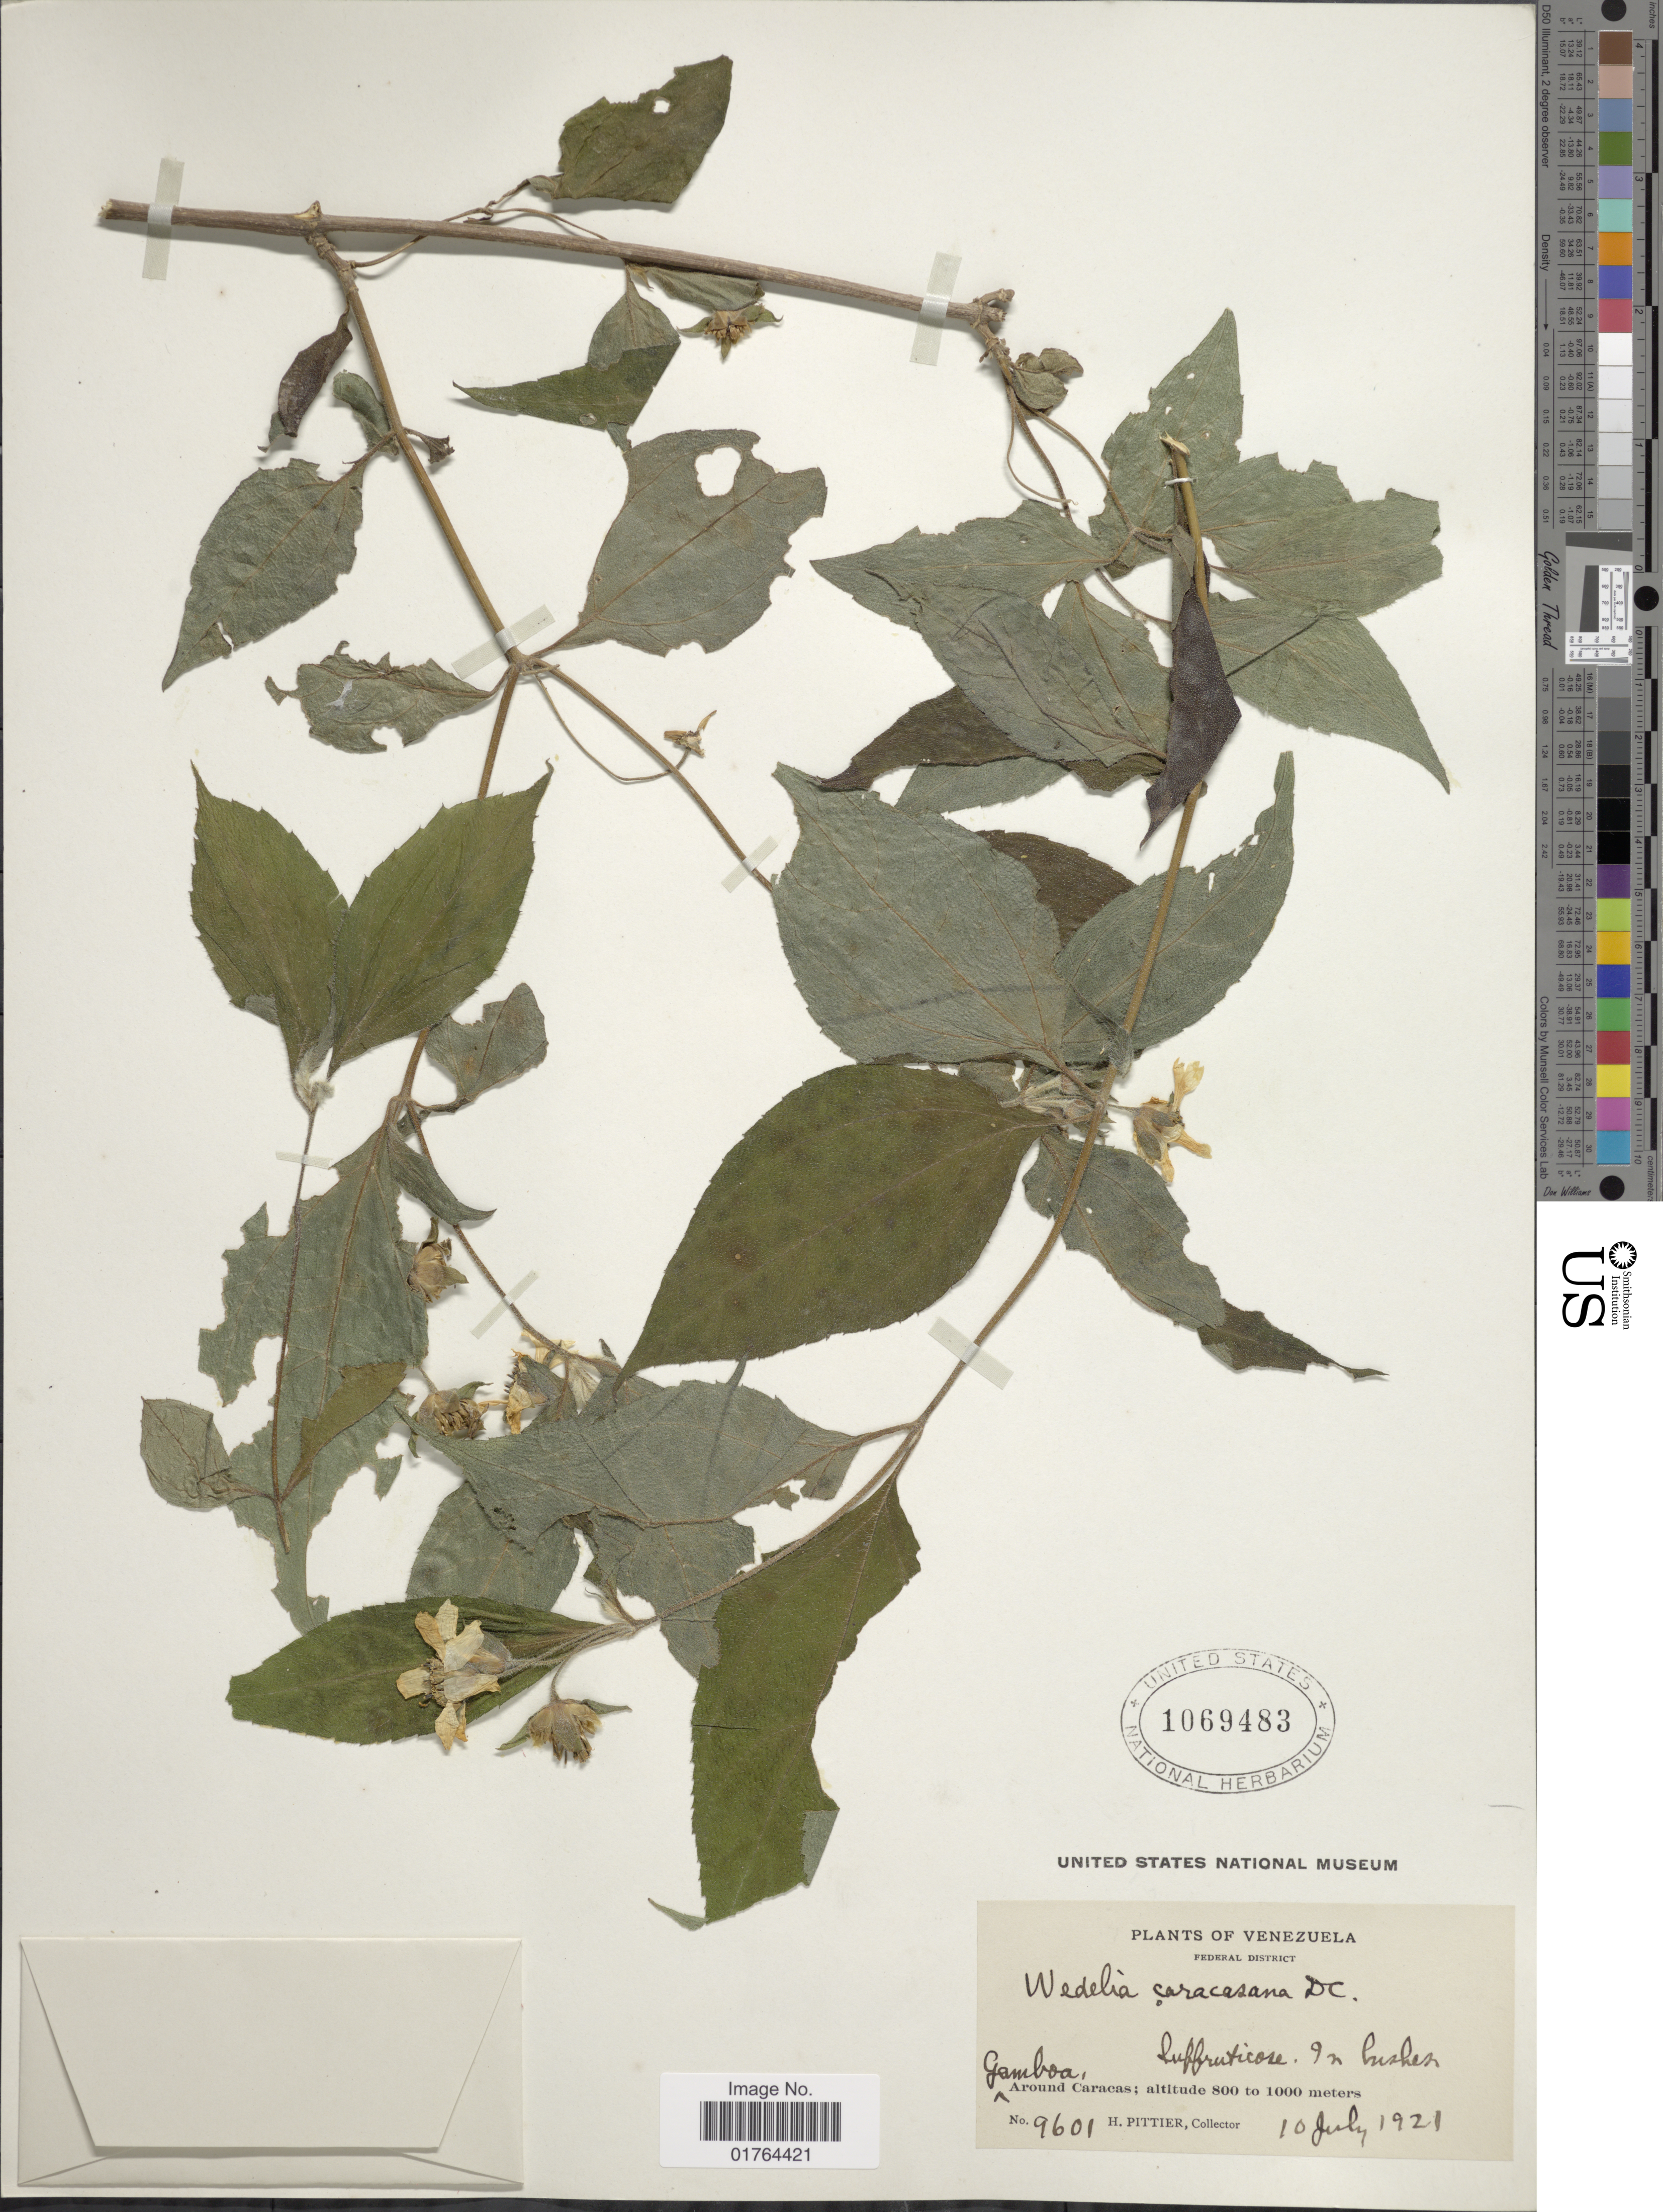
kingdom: Plantae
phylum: Tracheophyta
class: Magnoliopsida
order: Asterales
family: Asteraceae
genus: Wedelia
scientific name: Wedelia calycina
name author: Rich.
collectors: H. F. Pittier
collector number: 9601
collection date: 1921-07-10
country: Venezuela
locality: Federal District, Gamboa around Caracas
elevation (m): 800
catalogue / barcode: US 1069483